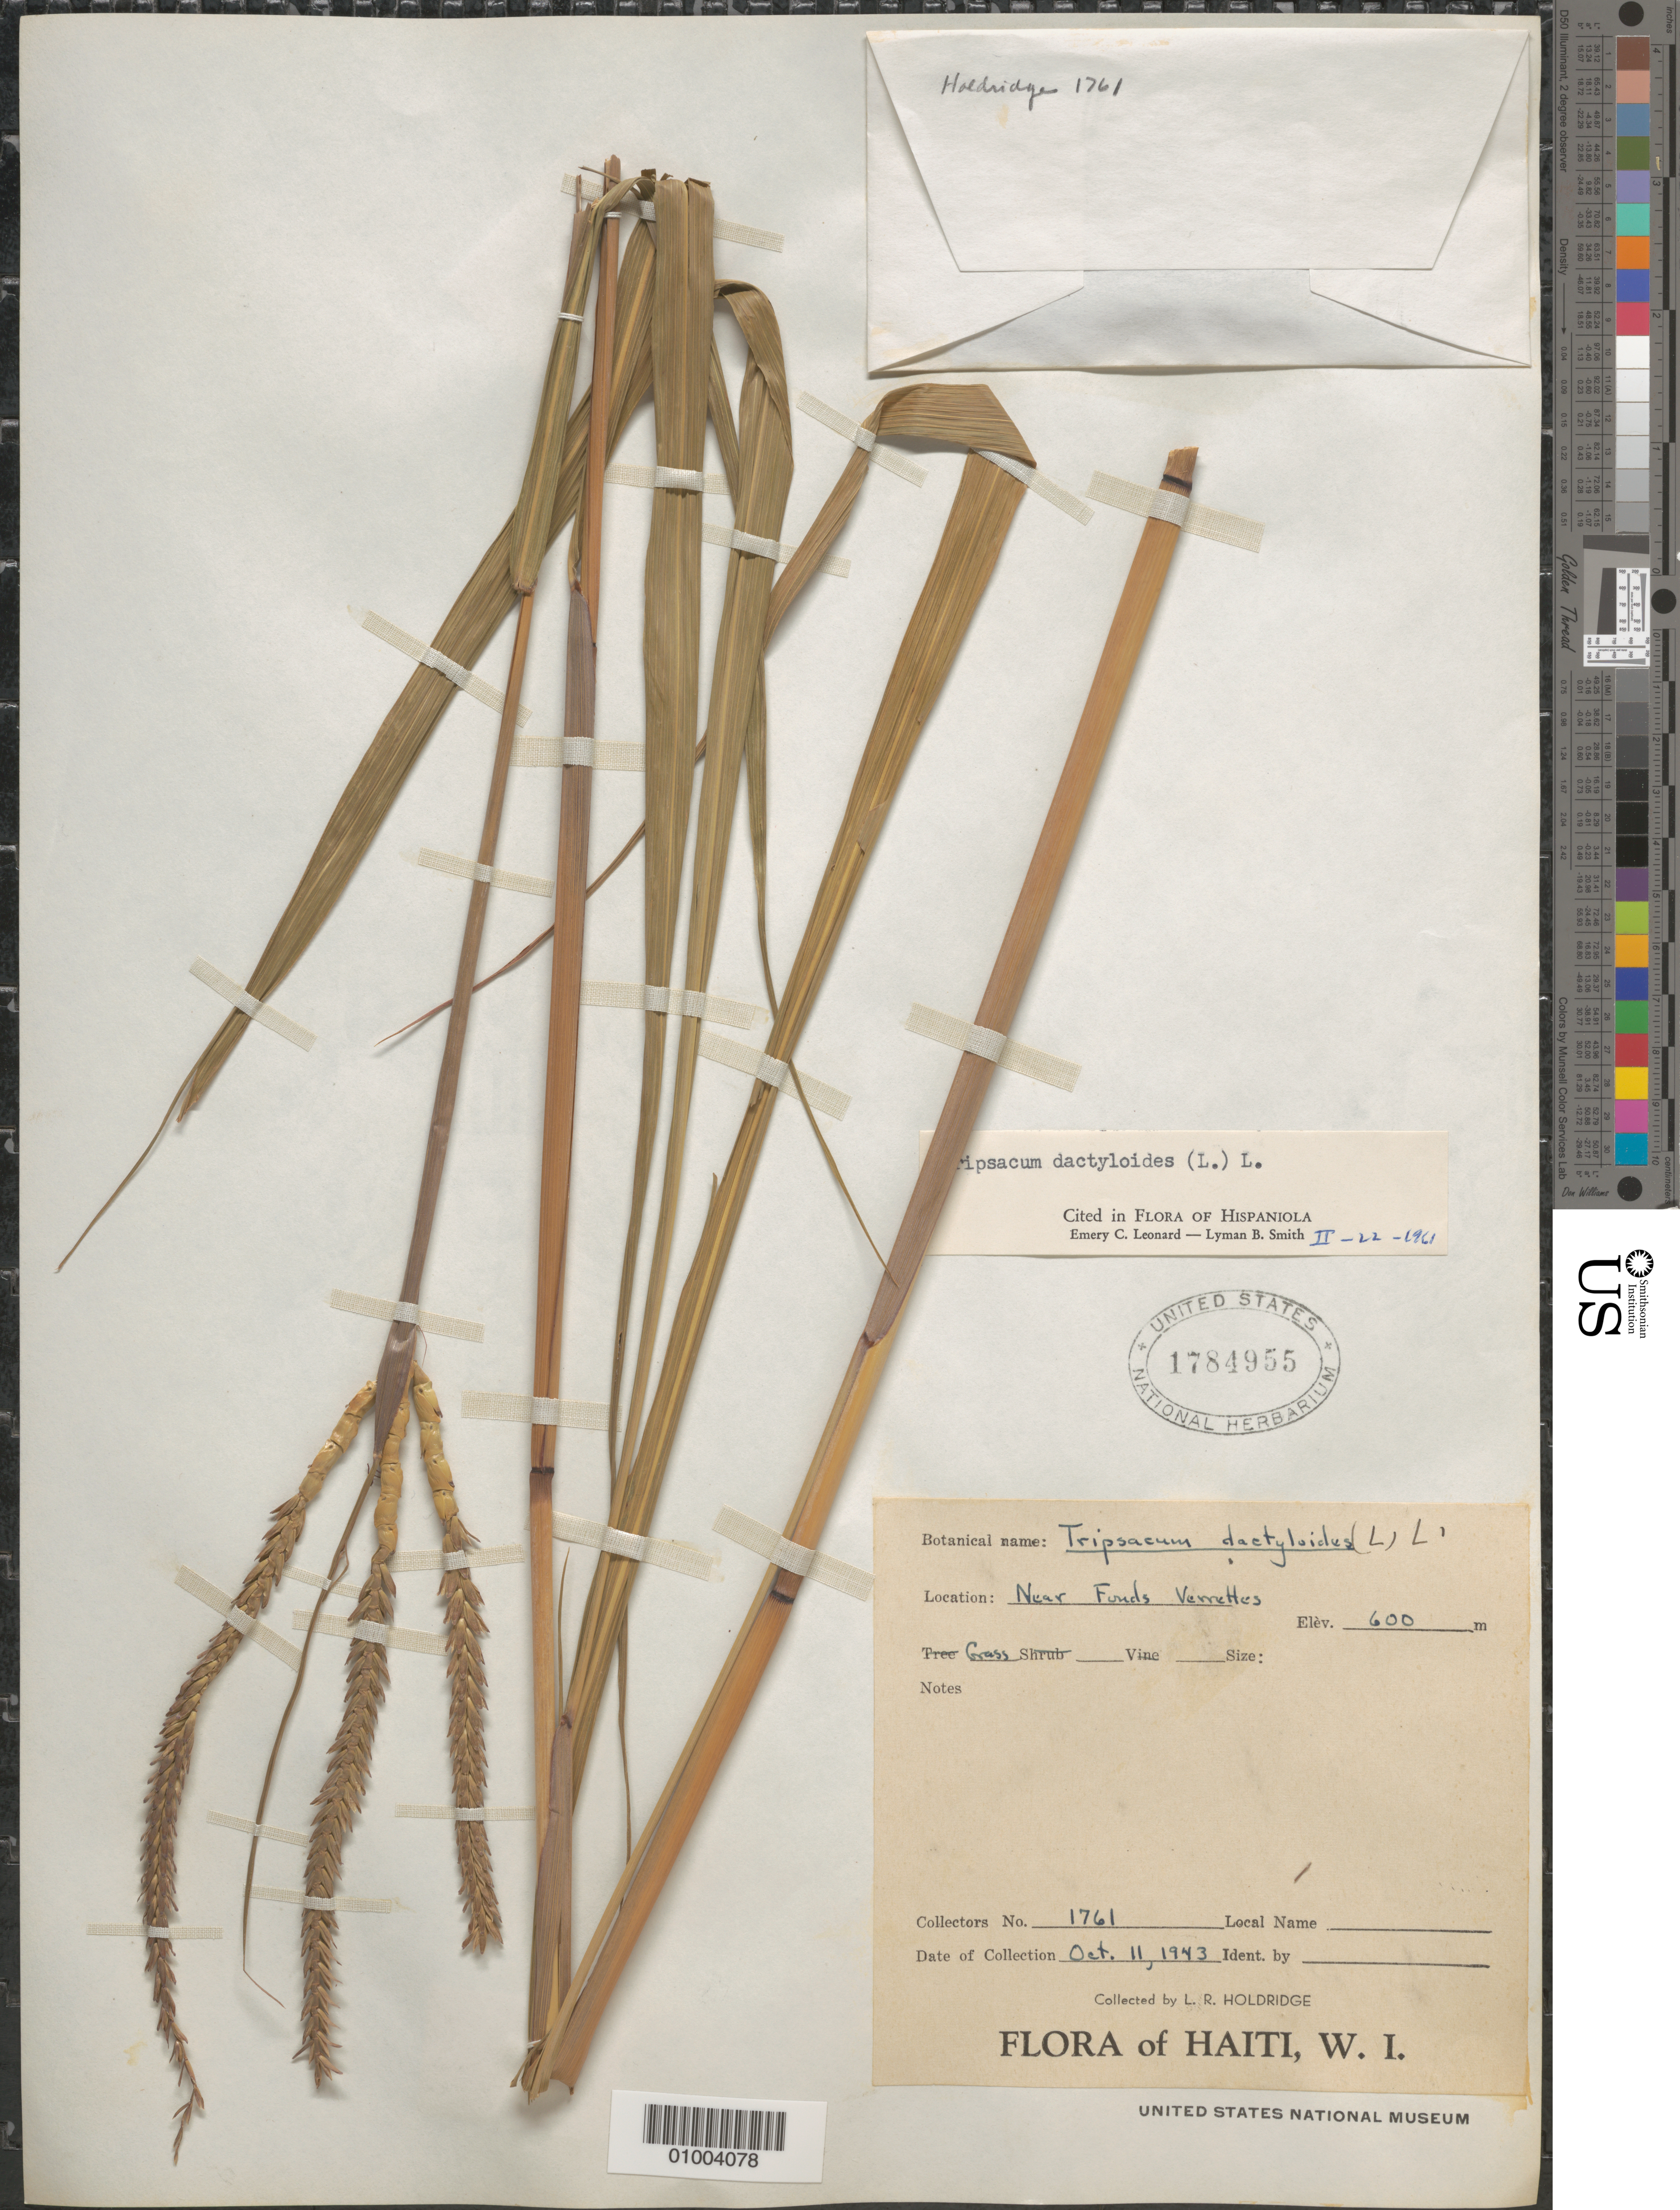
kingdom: Plantae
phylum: Tracheophyta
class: Liliopsida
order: Poales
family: Poaceae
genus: Tripsacum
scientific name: Tripsacum dactyloides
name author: (L.) L.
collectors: L. Holdridge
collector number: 1761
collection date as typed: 11 Oct 1943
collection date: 1943-10-11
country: Haiti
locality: Near Funds Verrettes.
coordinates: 0 N, 0 E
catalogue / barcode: US 1784955